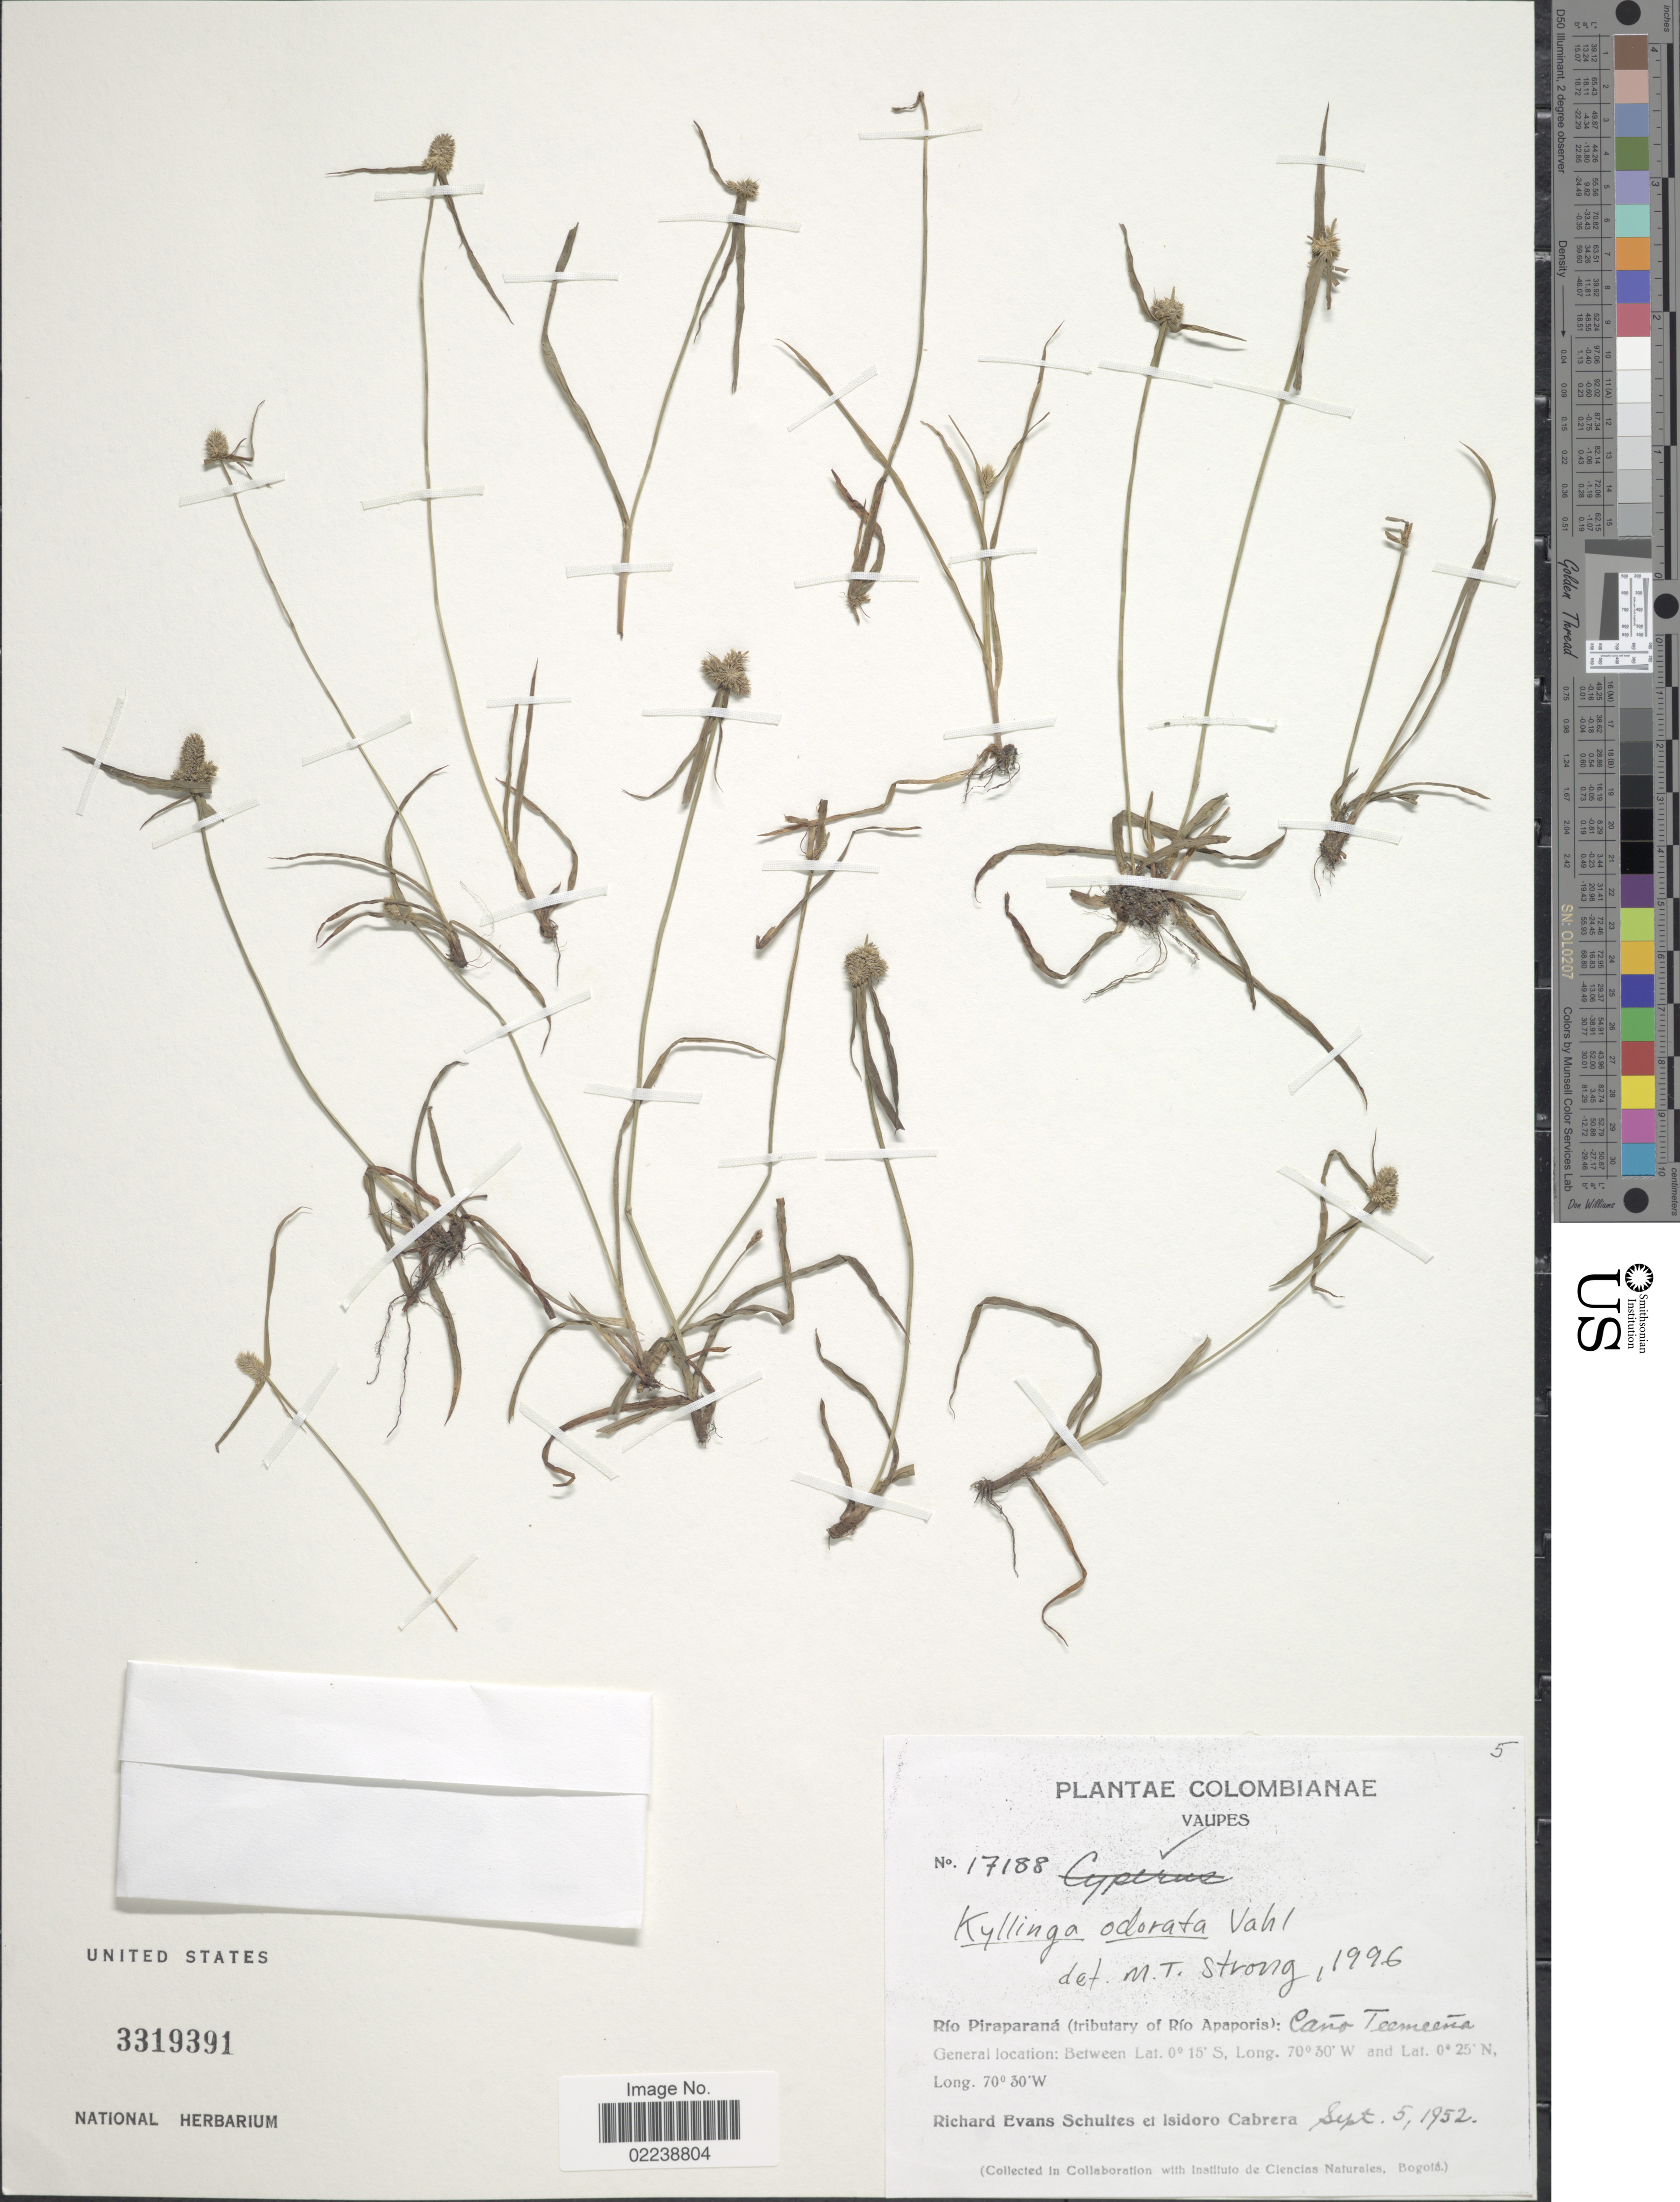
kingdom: Plantae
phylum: Tracheophyta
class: Liliopsida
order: Poales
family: Cyperaceae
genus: Cyperus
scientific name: Cyperus sesquiflorus subsp. sesquiflorus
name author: (Torr.) Mattf. & Kük.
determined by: Strong, M. T., (US), Smithsonian Institution - National Museum of Natural History (UNITED STATES)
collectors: R. E. Schultes & I. Cabrera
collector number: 17188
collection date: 1952-09-05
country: Colombia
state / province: Vaupés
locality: Rio Piraparana (tributary of Rio Apaporis) Cano Teemeena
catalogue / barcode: US 3319391